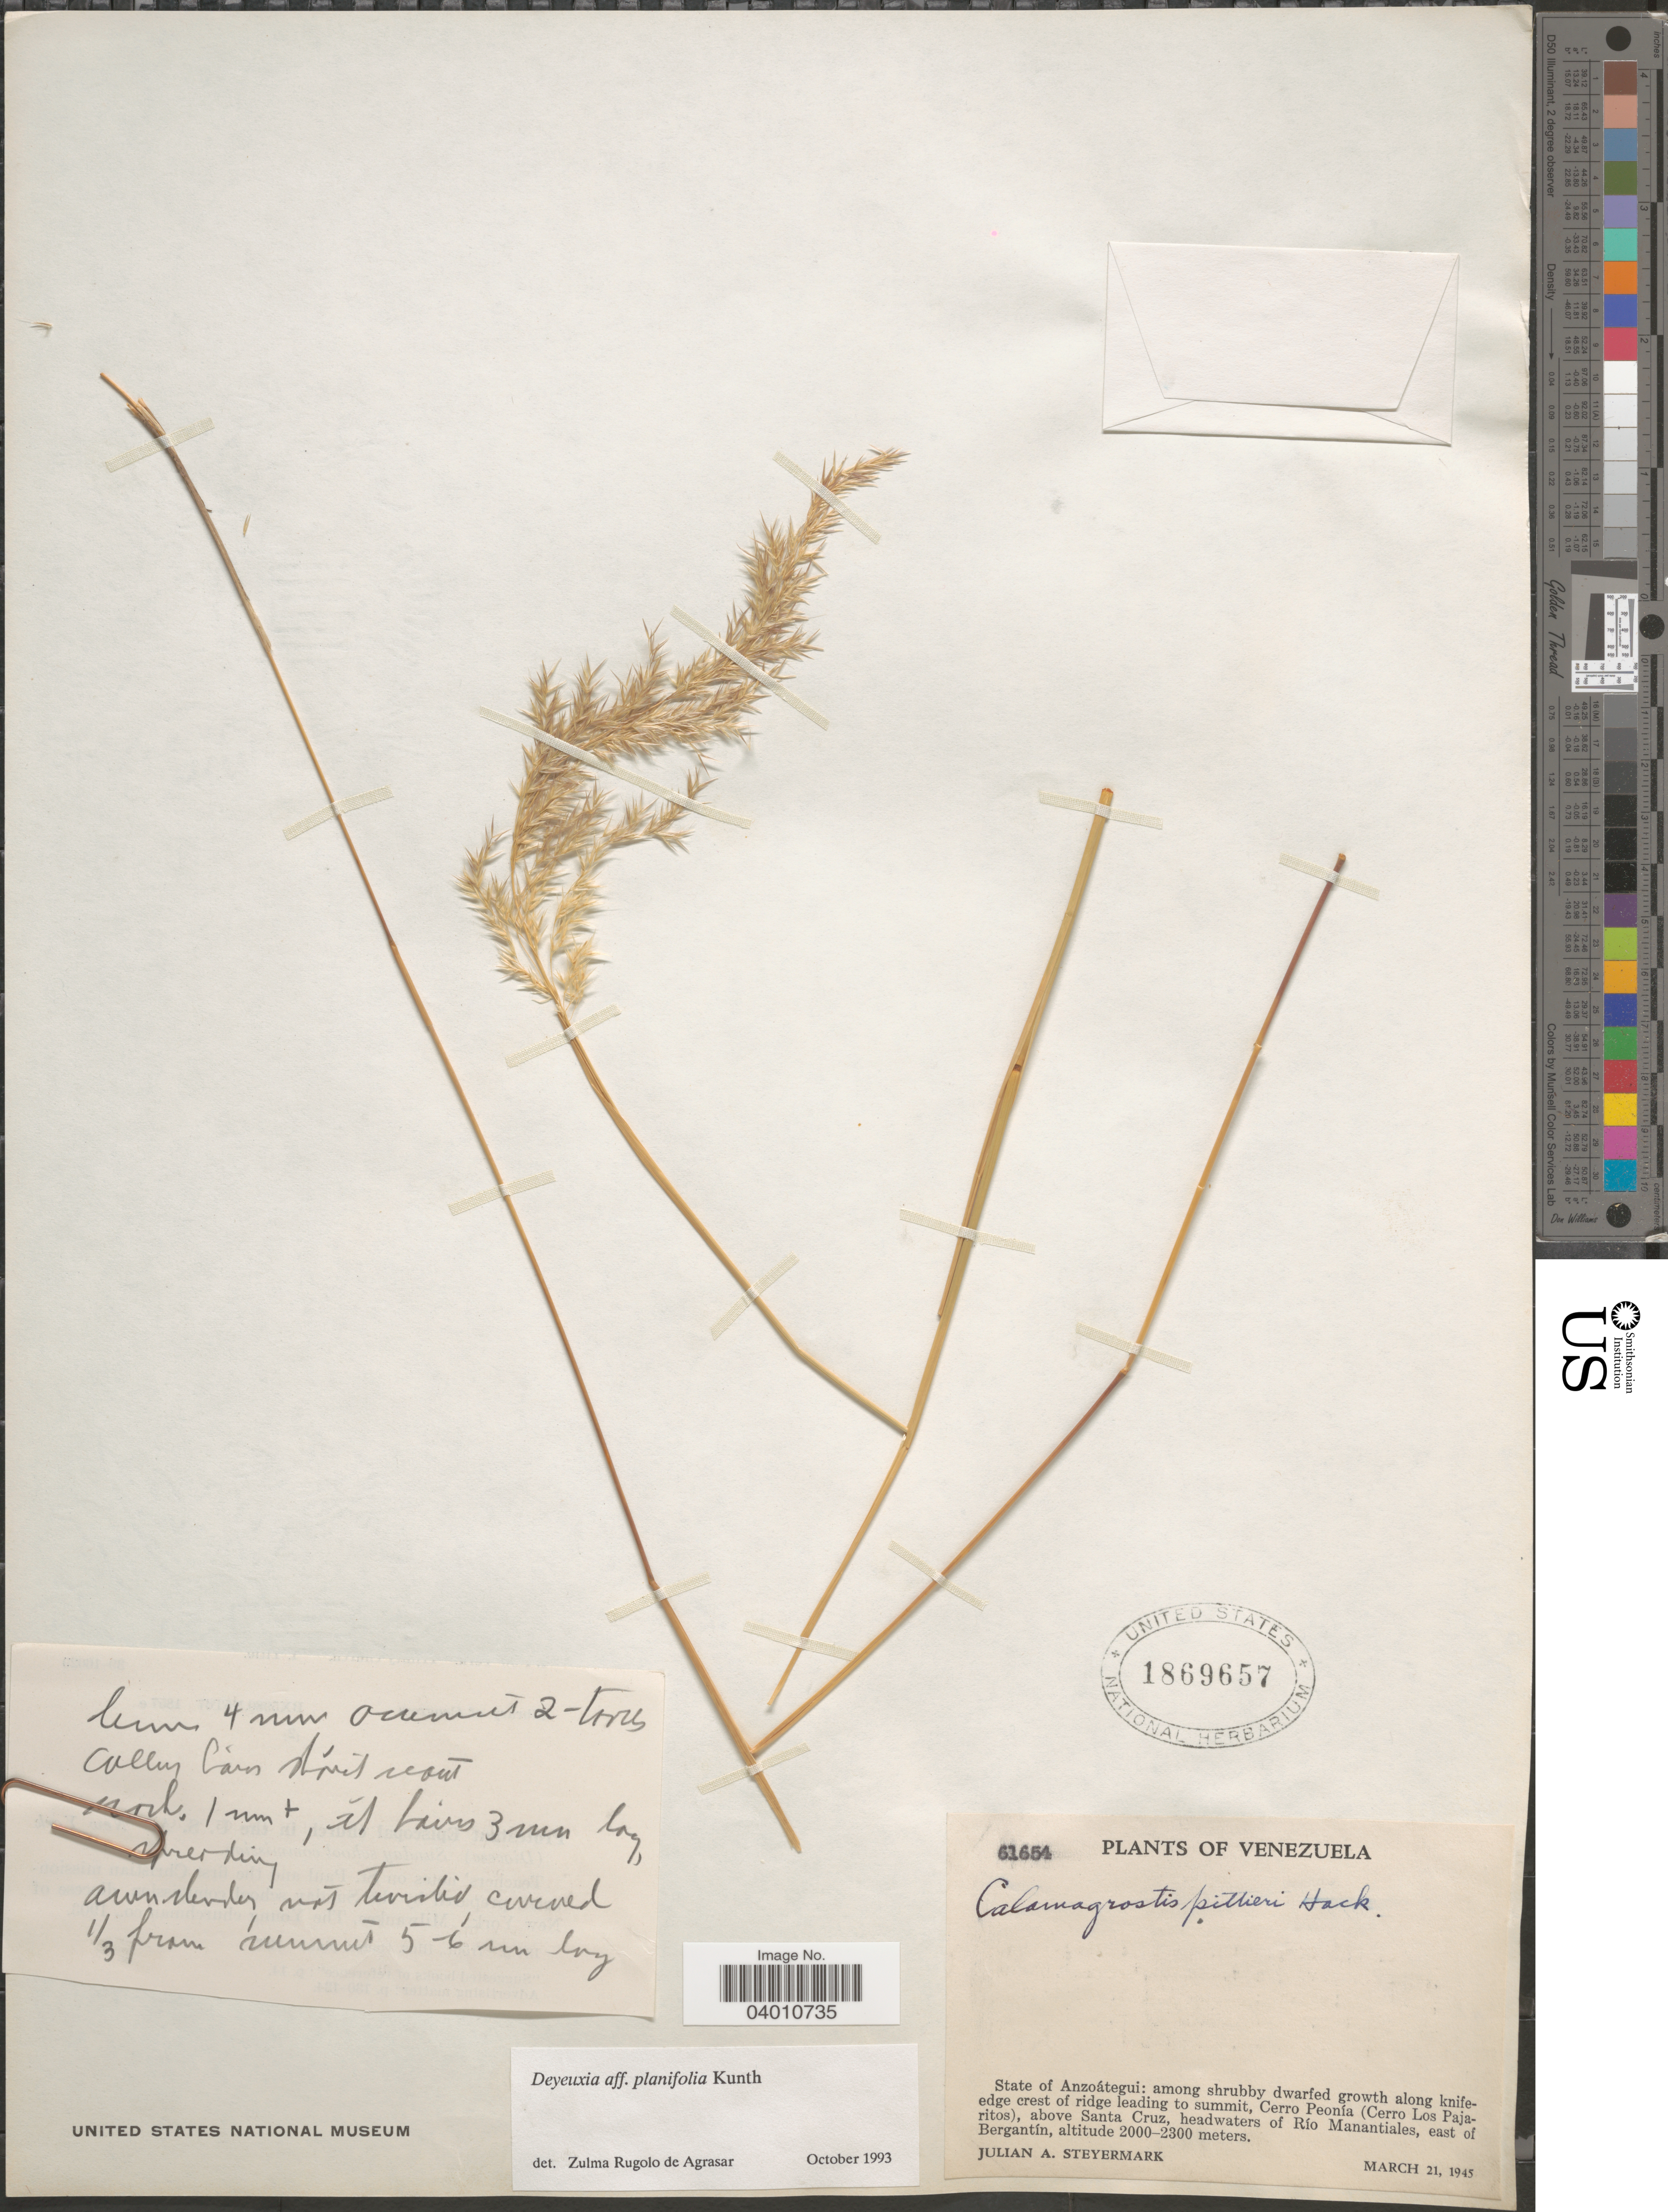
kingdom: Plantae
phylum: Tracheophyta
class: Liliopsida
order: Poales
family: Poaceae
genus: Peyritschia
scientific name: Peyritschia planifolia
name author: (Kunth) P.M. Peterson et al.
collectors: J. Steyermark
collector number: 61654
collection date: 1945-03-21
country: Venezuela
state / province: Anzoategui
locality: Among shrubby dwarfed growth along knife-edge crest of ridge leading to summit, Cerro Peonía (Cerro Los Pajaritos), above Santa Cruz, headwaters of Río Manantiales, east of Bergantín.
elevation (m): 2000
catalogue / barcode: US 1869657